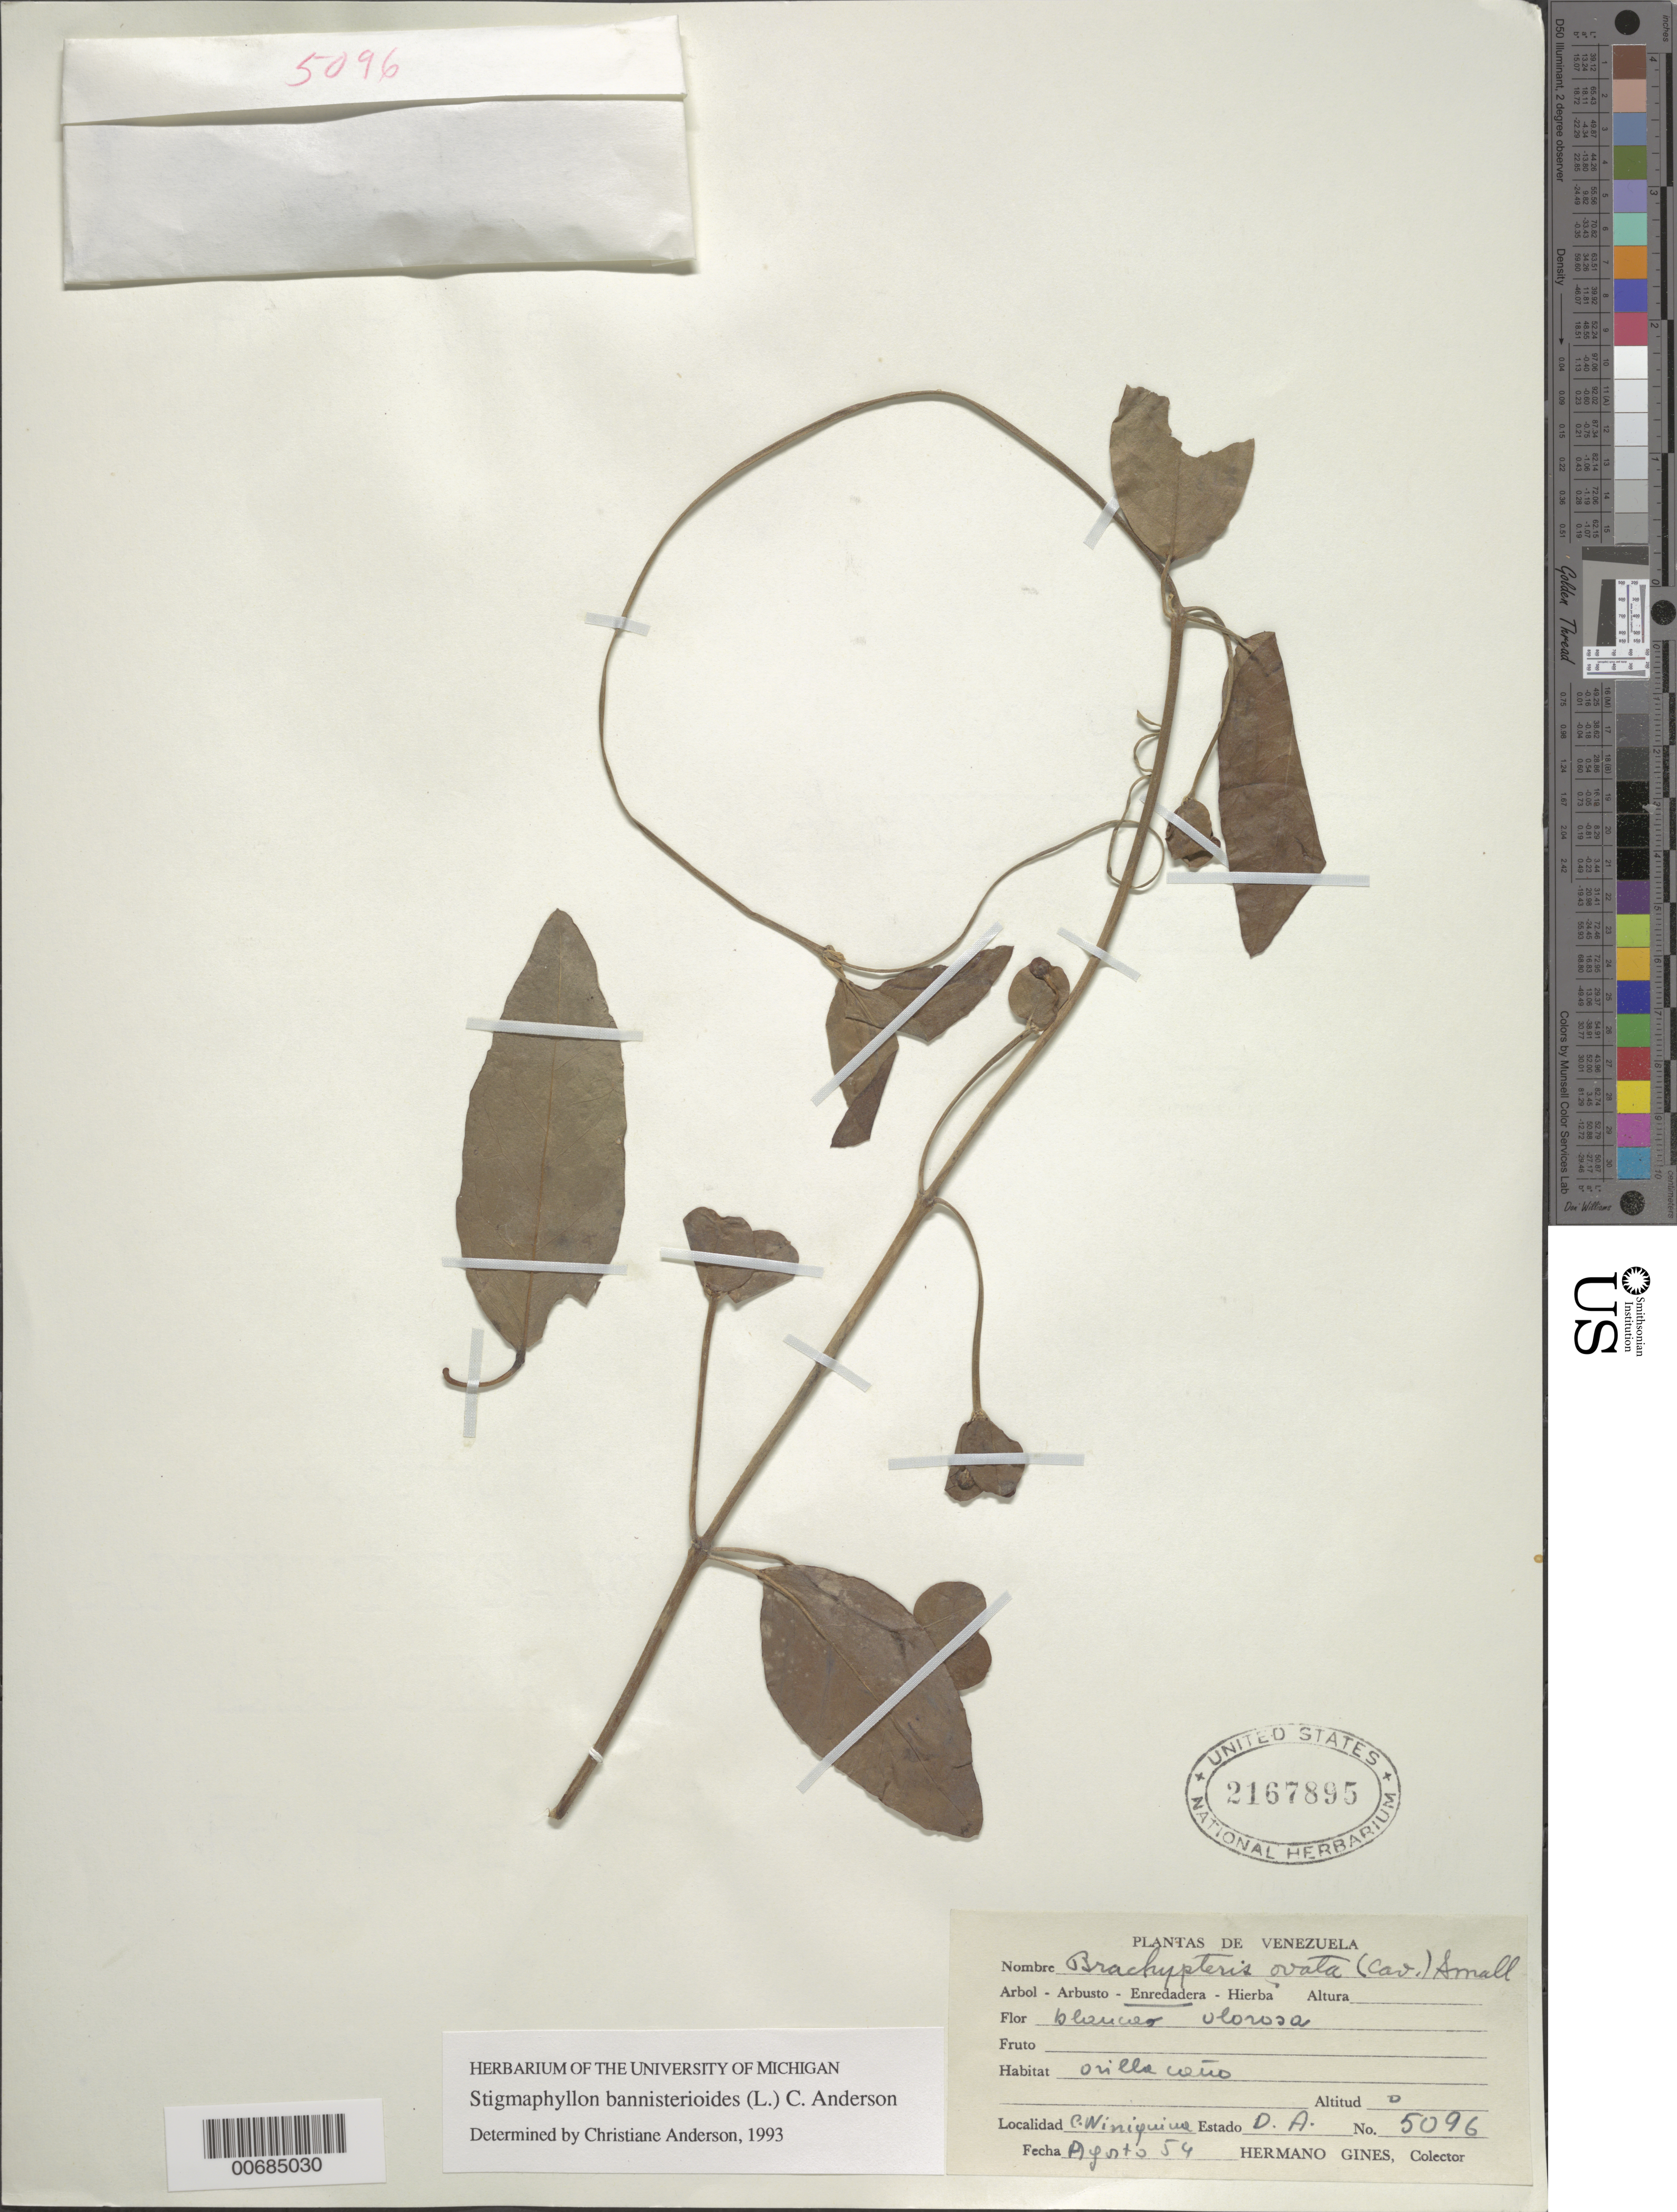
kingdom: Plantae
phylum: Tracheophyta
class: Magnoliopsida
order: Malpighiales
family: Malpighiaceae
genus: Stigmaphyllon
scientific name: Stigmaphyllon bannisterioides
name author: (L.) C.E. Anderson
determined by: Anderson, C.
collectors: H. Gines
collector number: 5096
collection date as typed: Aug-54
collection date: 1954-08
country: Venezuela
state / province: Delta Amacuro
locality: C. Wiuiquina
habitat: Border of canal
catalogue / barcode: US 2167895